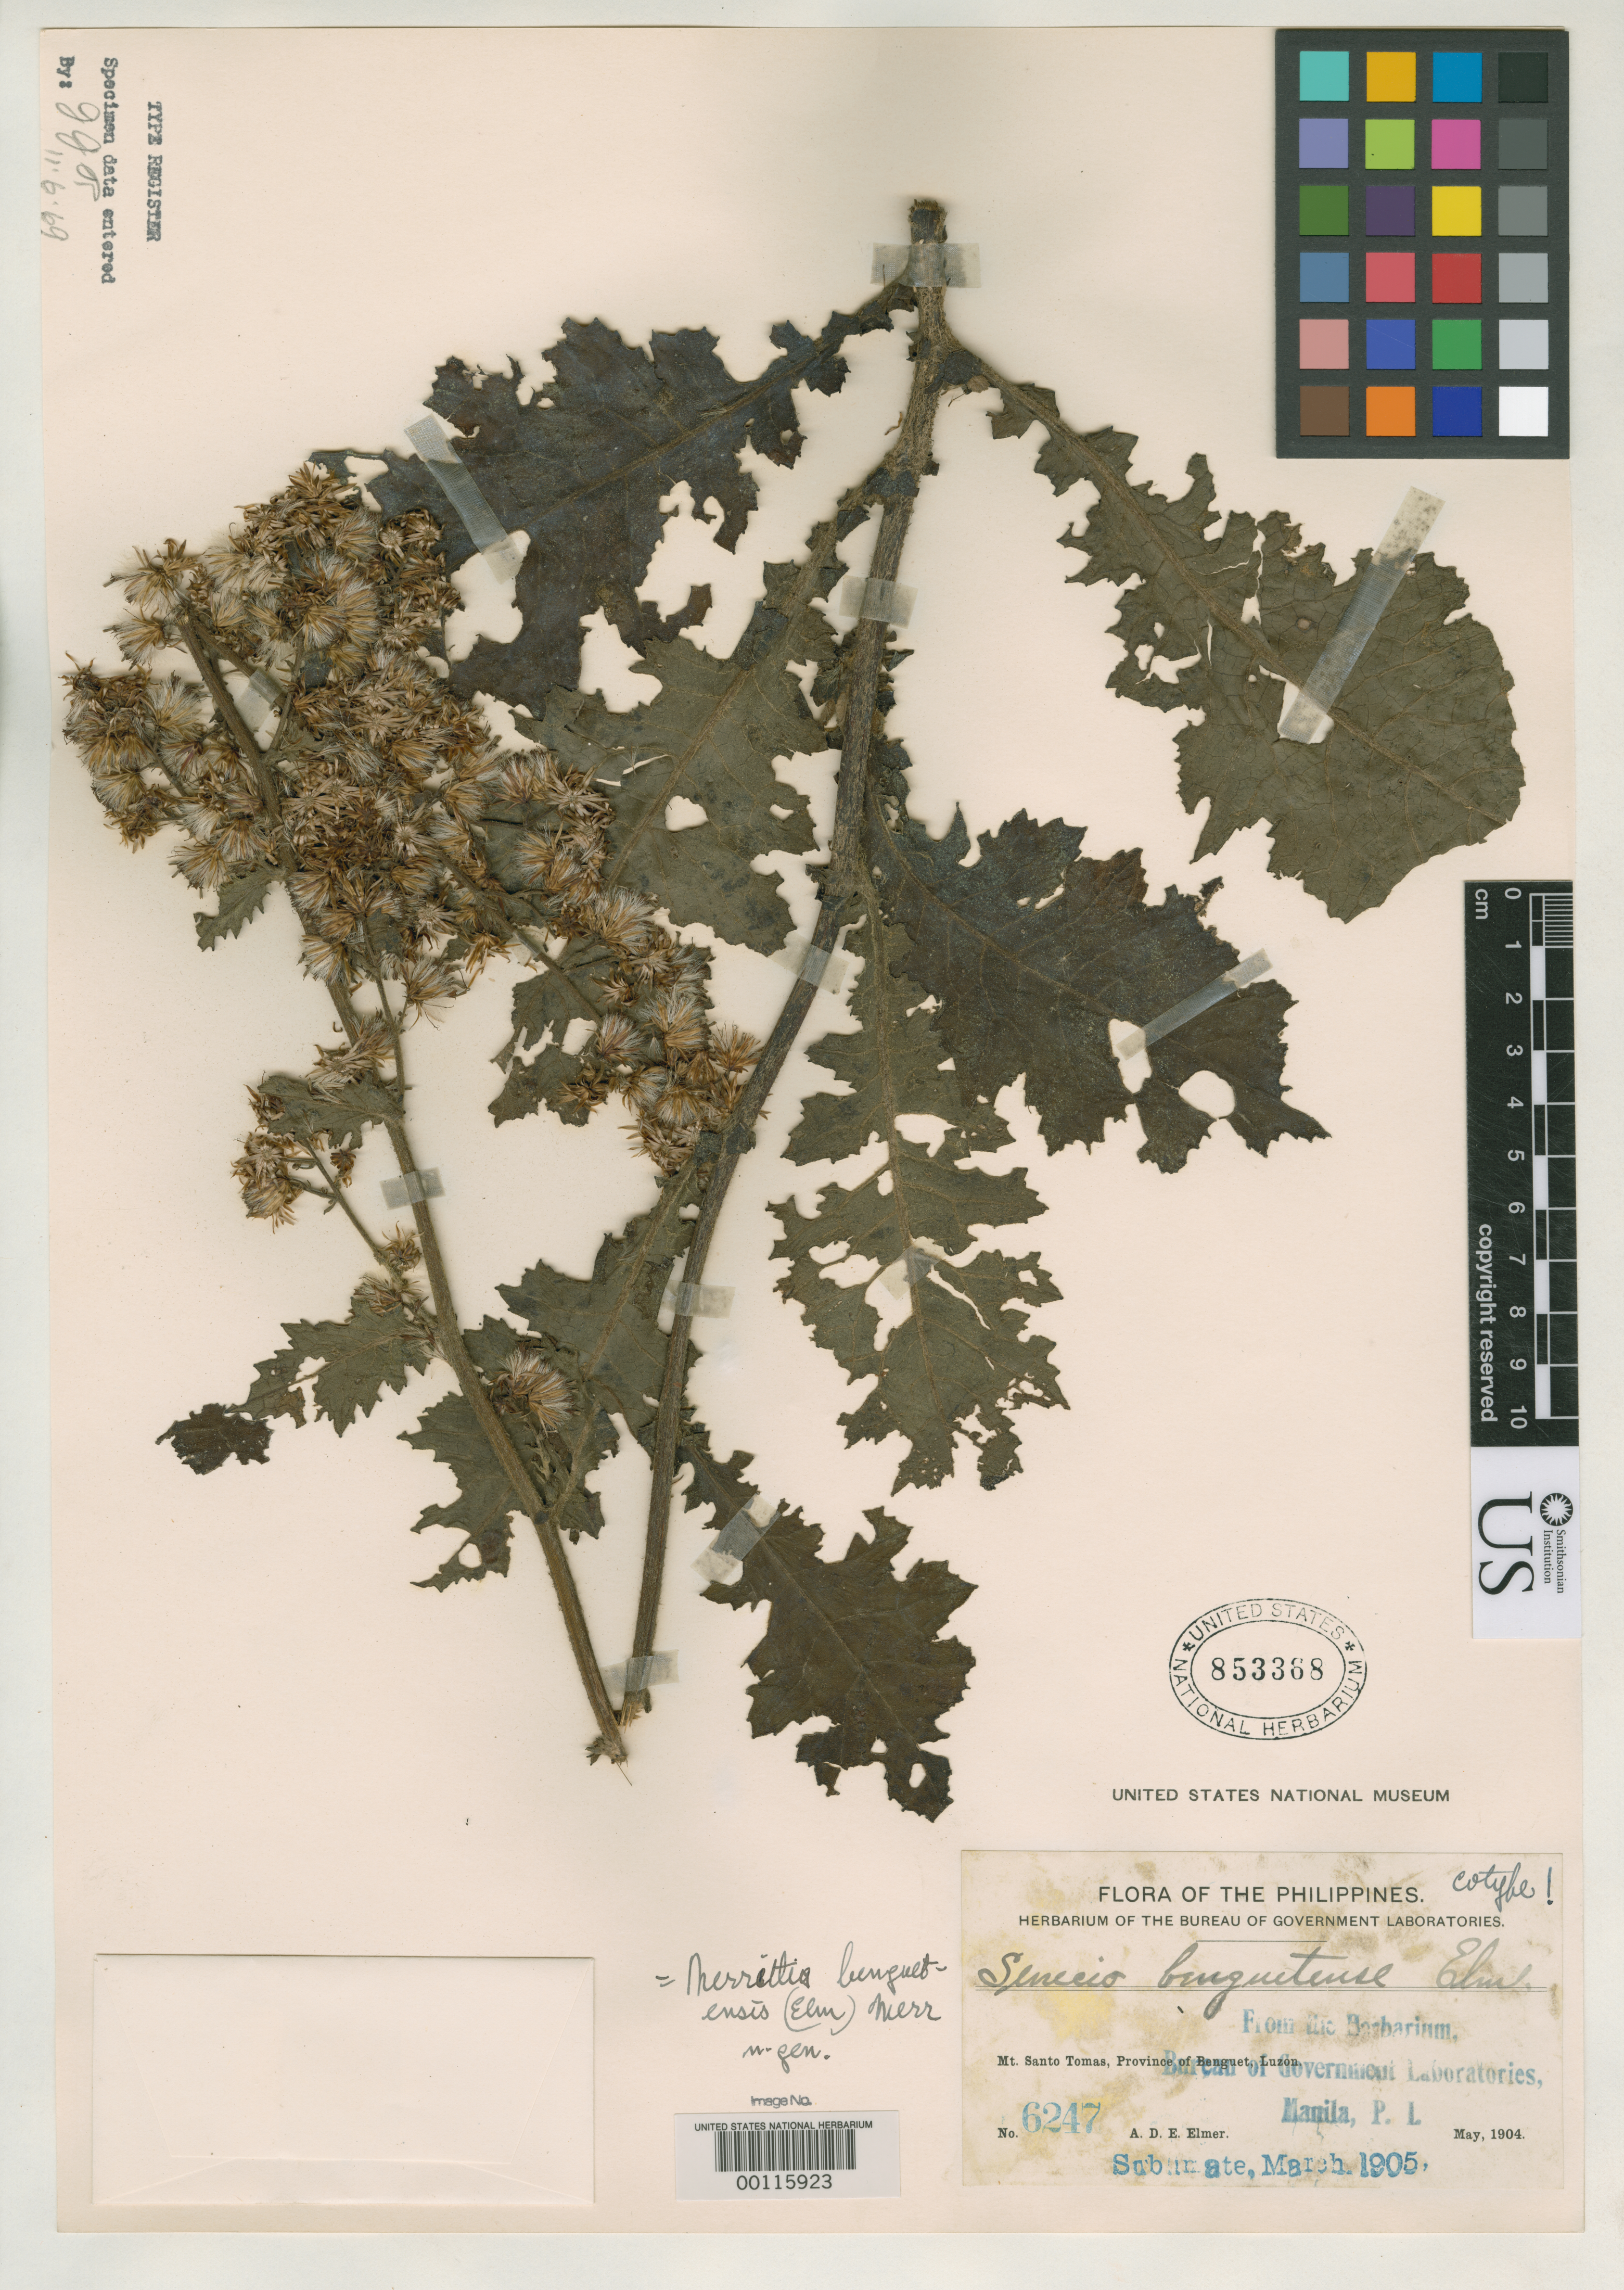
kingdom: Plantae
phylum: Tracheophyta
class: Magnoliopsida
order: Asterales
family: Asteraceae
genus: Senecio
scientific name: Senecio benguetense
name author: Elmer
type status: Isotype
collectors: A. D. E. Elmer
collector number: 6247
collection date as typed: May 1904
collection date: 1904-05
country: Philippines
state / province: Cordillera (Administrative Region)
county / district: Benguet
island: Luzon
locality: Mt. Santo Tomas.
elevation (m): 2500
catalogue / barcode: US 853368